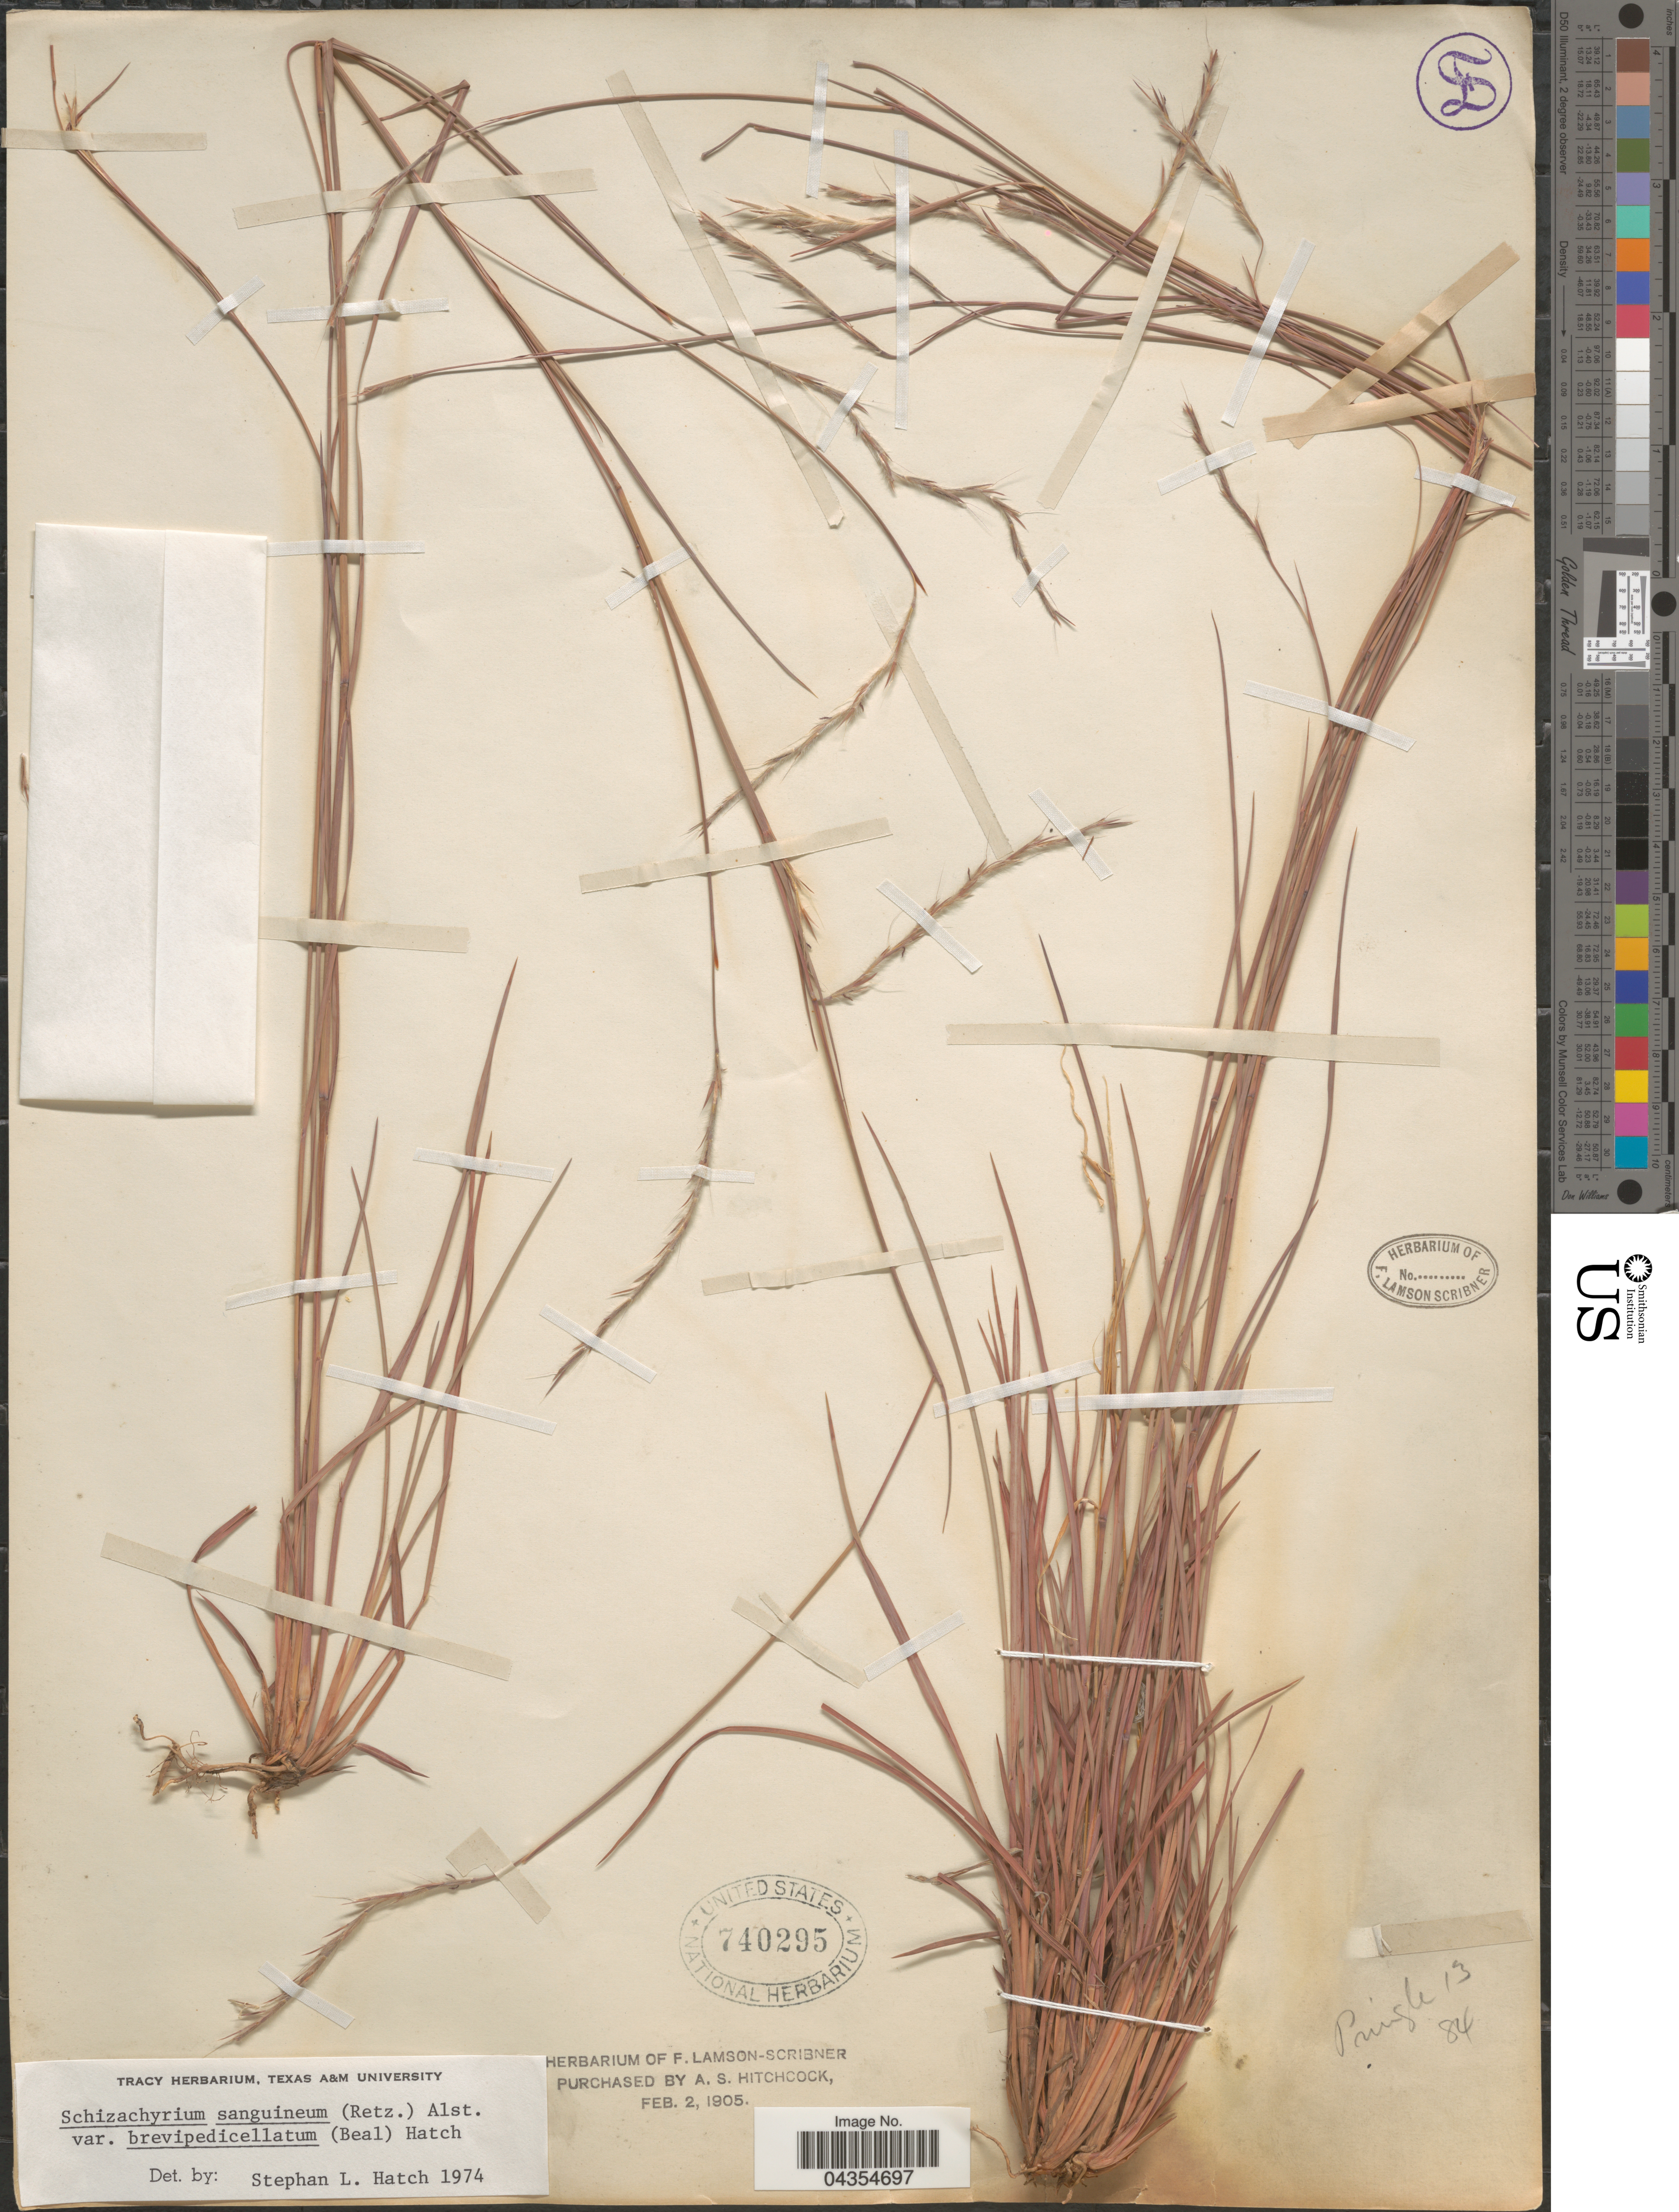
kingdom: Plantae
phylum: Tracheophyta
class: Liliopsida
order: Poales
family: Poaceae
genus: Schizachyrium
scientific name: Schizachyrium sanguineum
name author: (Retz.) Alston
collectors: -- Pringle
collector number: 13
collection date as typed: Transcribed d/m/y: //84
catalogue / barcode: US 740295